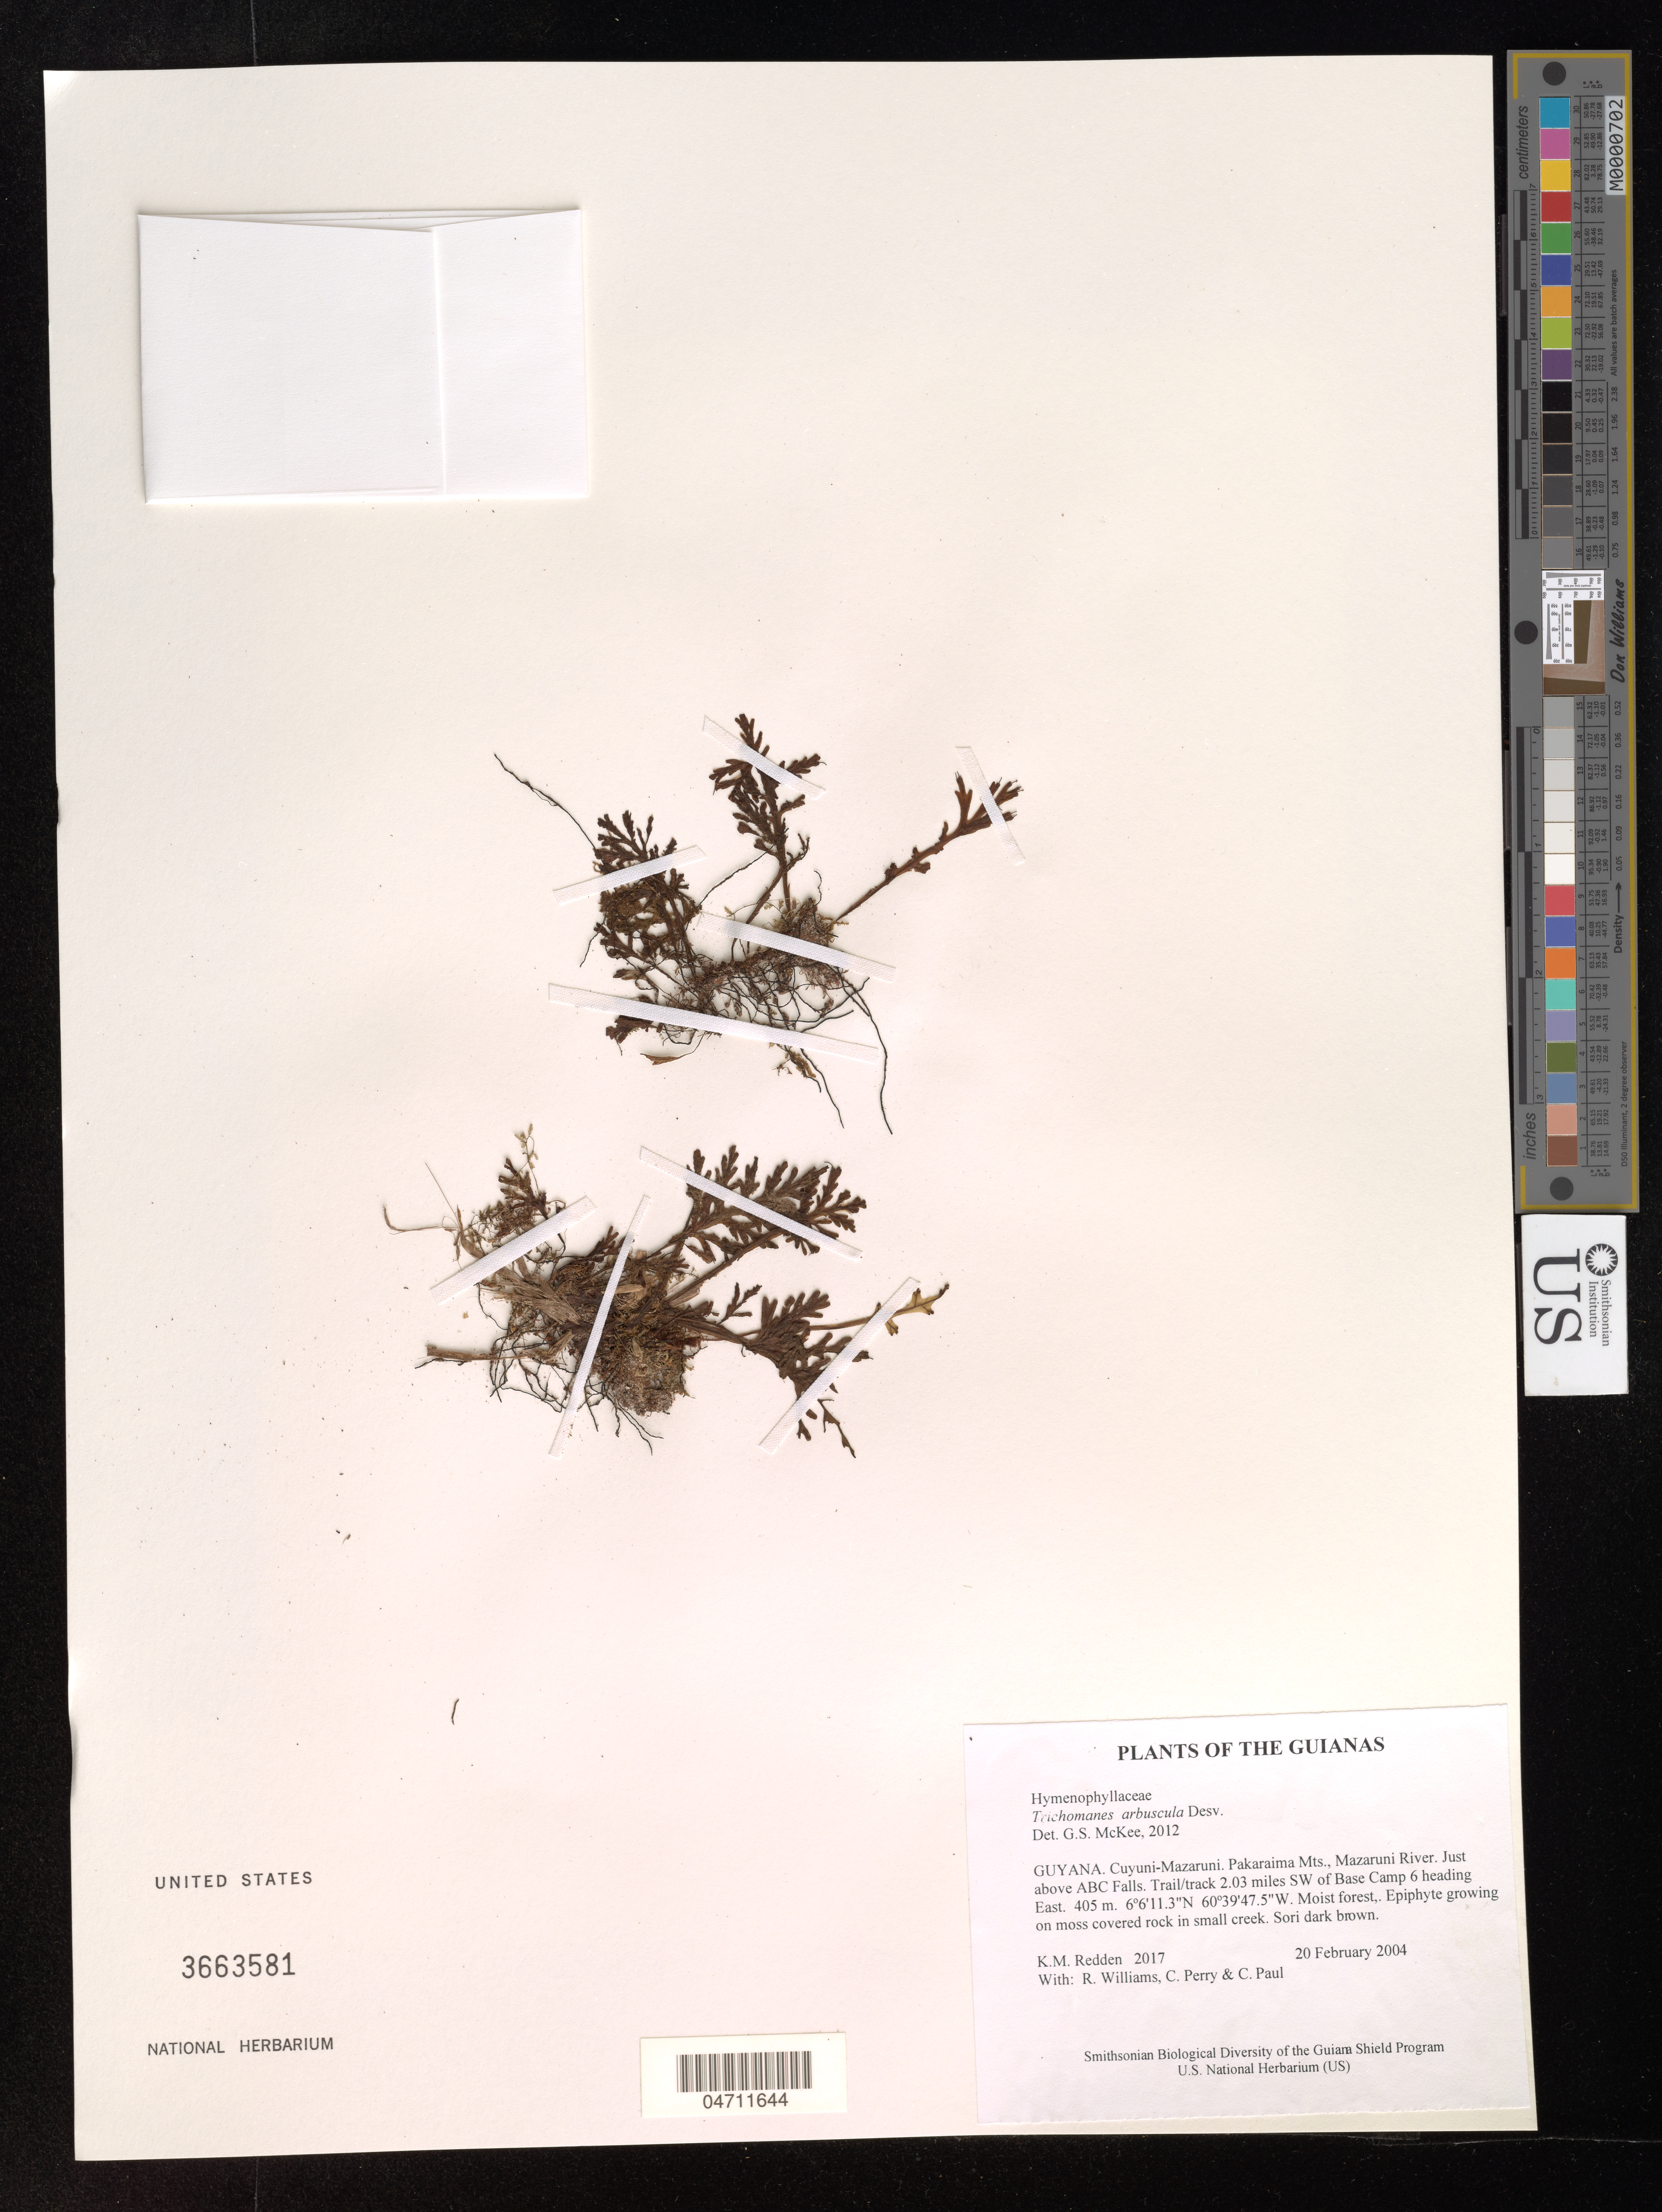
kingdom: Plantae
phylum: Tracheophyta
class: Polypodiopsida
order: Hymenophyllales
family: Hymenophyllaceae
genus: Trichomanes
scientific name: Trichomanes arbuscula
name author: Desv.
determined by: McKee, G. S., (US), NMNH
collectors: K. M. Redden, R. Williams, C. Perry & C. Paul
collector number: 2017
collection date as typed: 20 February 2004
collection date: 2004-02-20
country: Guyana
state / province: Cuyuni-Mazaruni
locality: Pakaraima Mts., Mazaruni River. Just above ABC Falls. Trail/track 2.03 miles SW of Base Camp 6 heading East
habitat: Moist forest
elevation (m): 405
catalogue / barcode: US 3663581